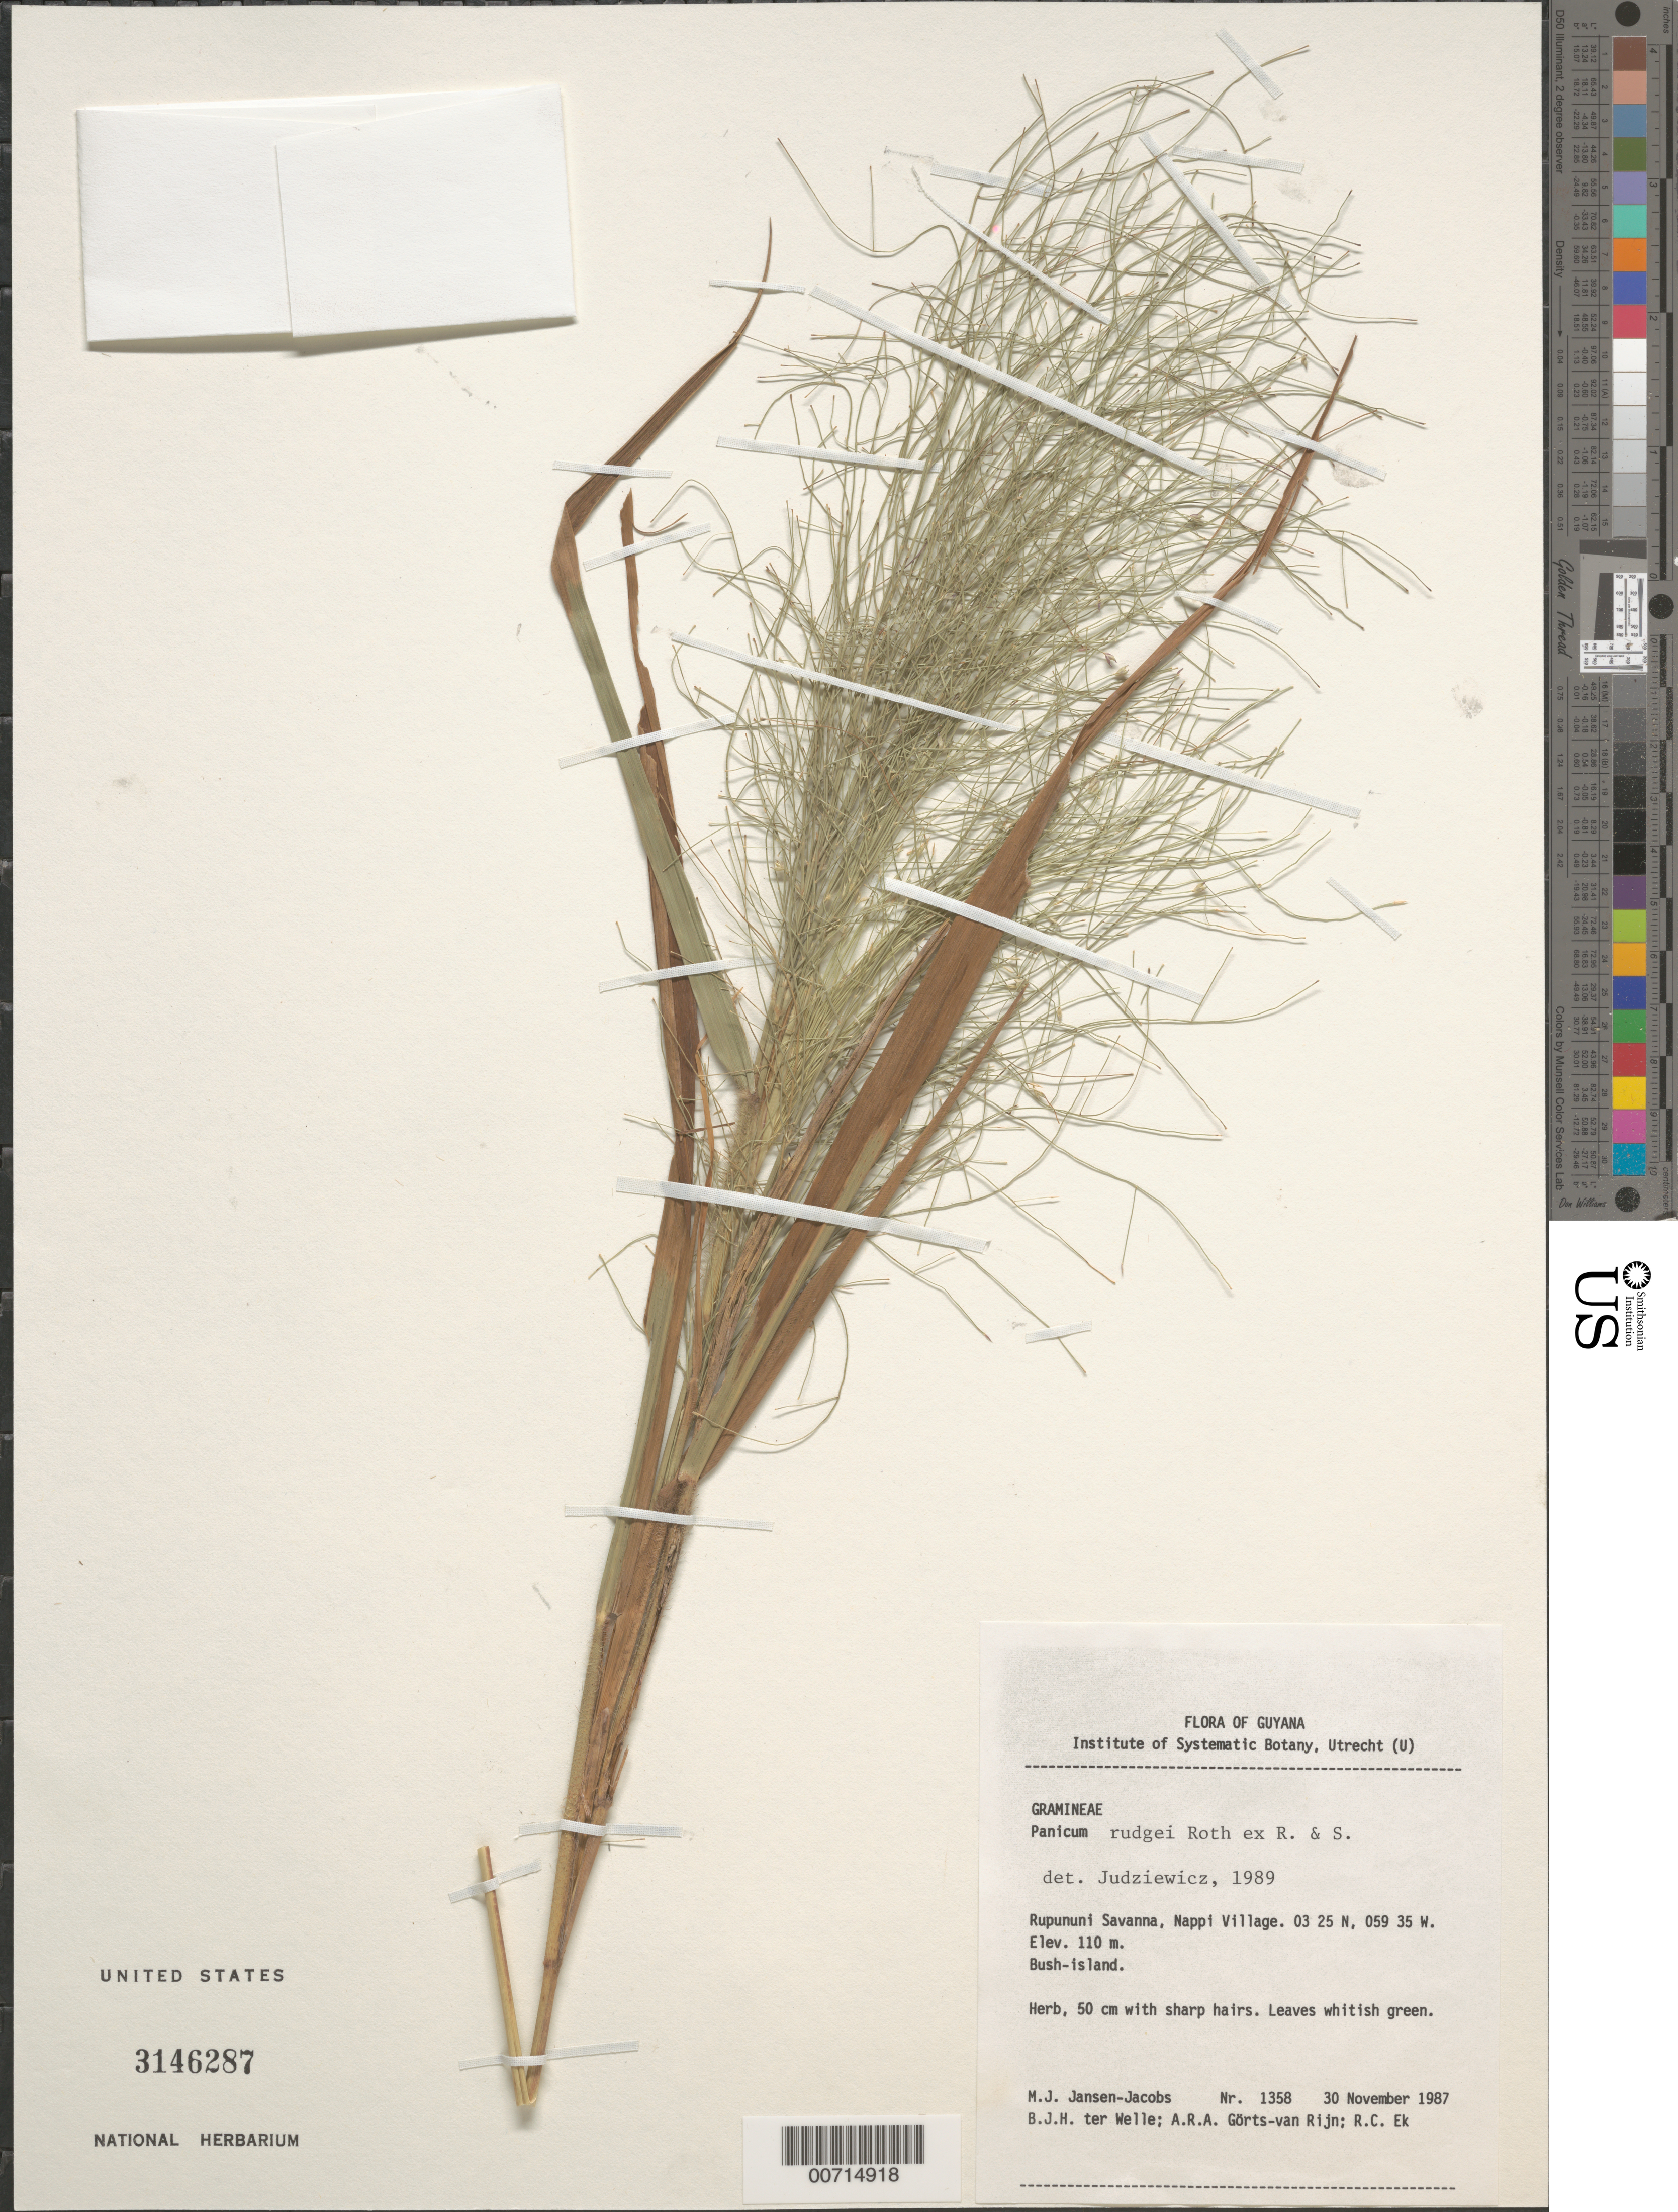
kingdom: Plantae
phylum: Tracheophyta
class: Liliopsida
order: Poales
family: Poaceae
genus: Panicum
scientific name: Panicum rudgei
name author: Roem. & Schult.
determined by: Judziewicz, E. J.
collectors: M. J. Jansen-Jacobs, B. Welle, A. .R. A. Görts-van Rijn & R. C. Ek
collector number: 1358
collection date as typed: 30-Nov-87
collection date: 1987-11-30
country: Guyana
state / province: U. Takutu-U. Essequibo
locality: Nappi Village, Rupununi Savanna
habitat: Bush-island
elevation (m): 110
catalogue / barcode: US 3146287